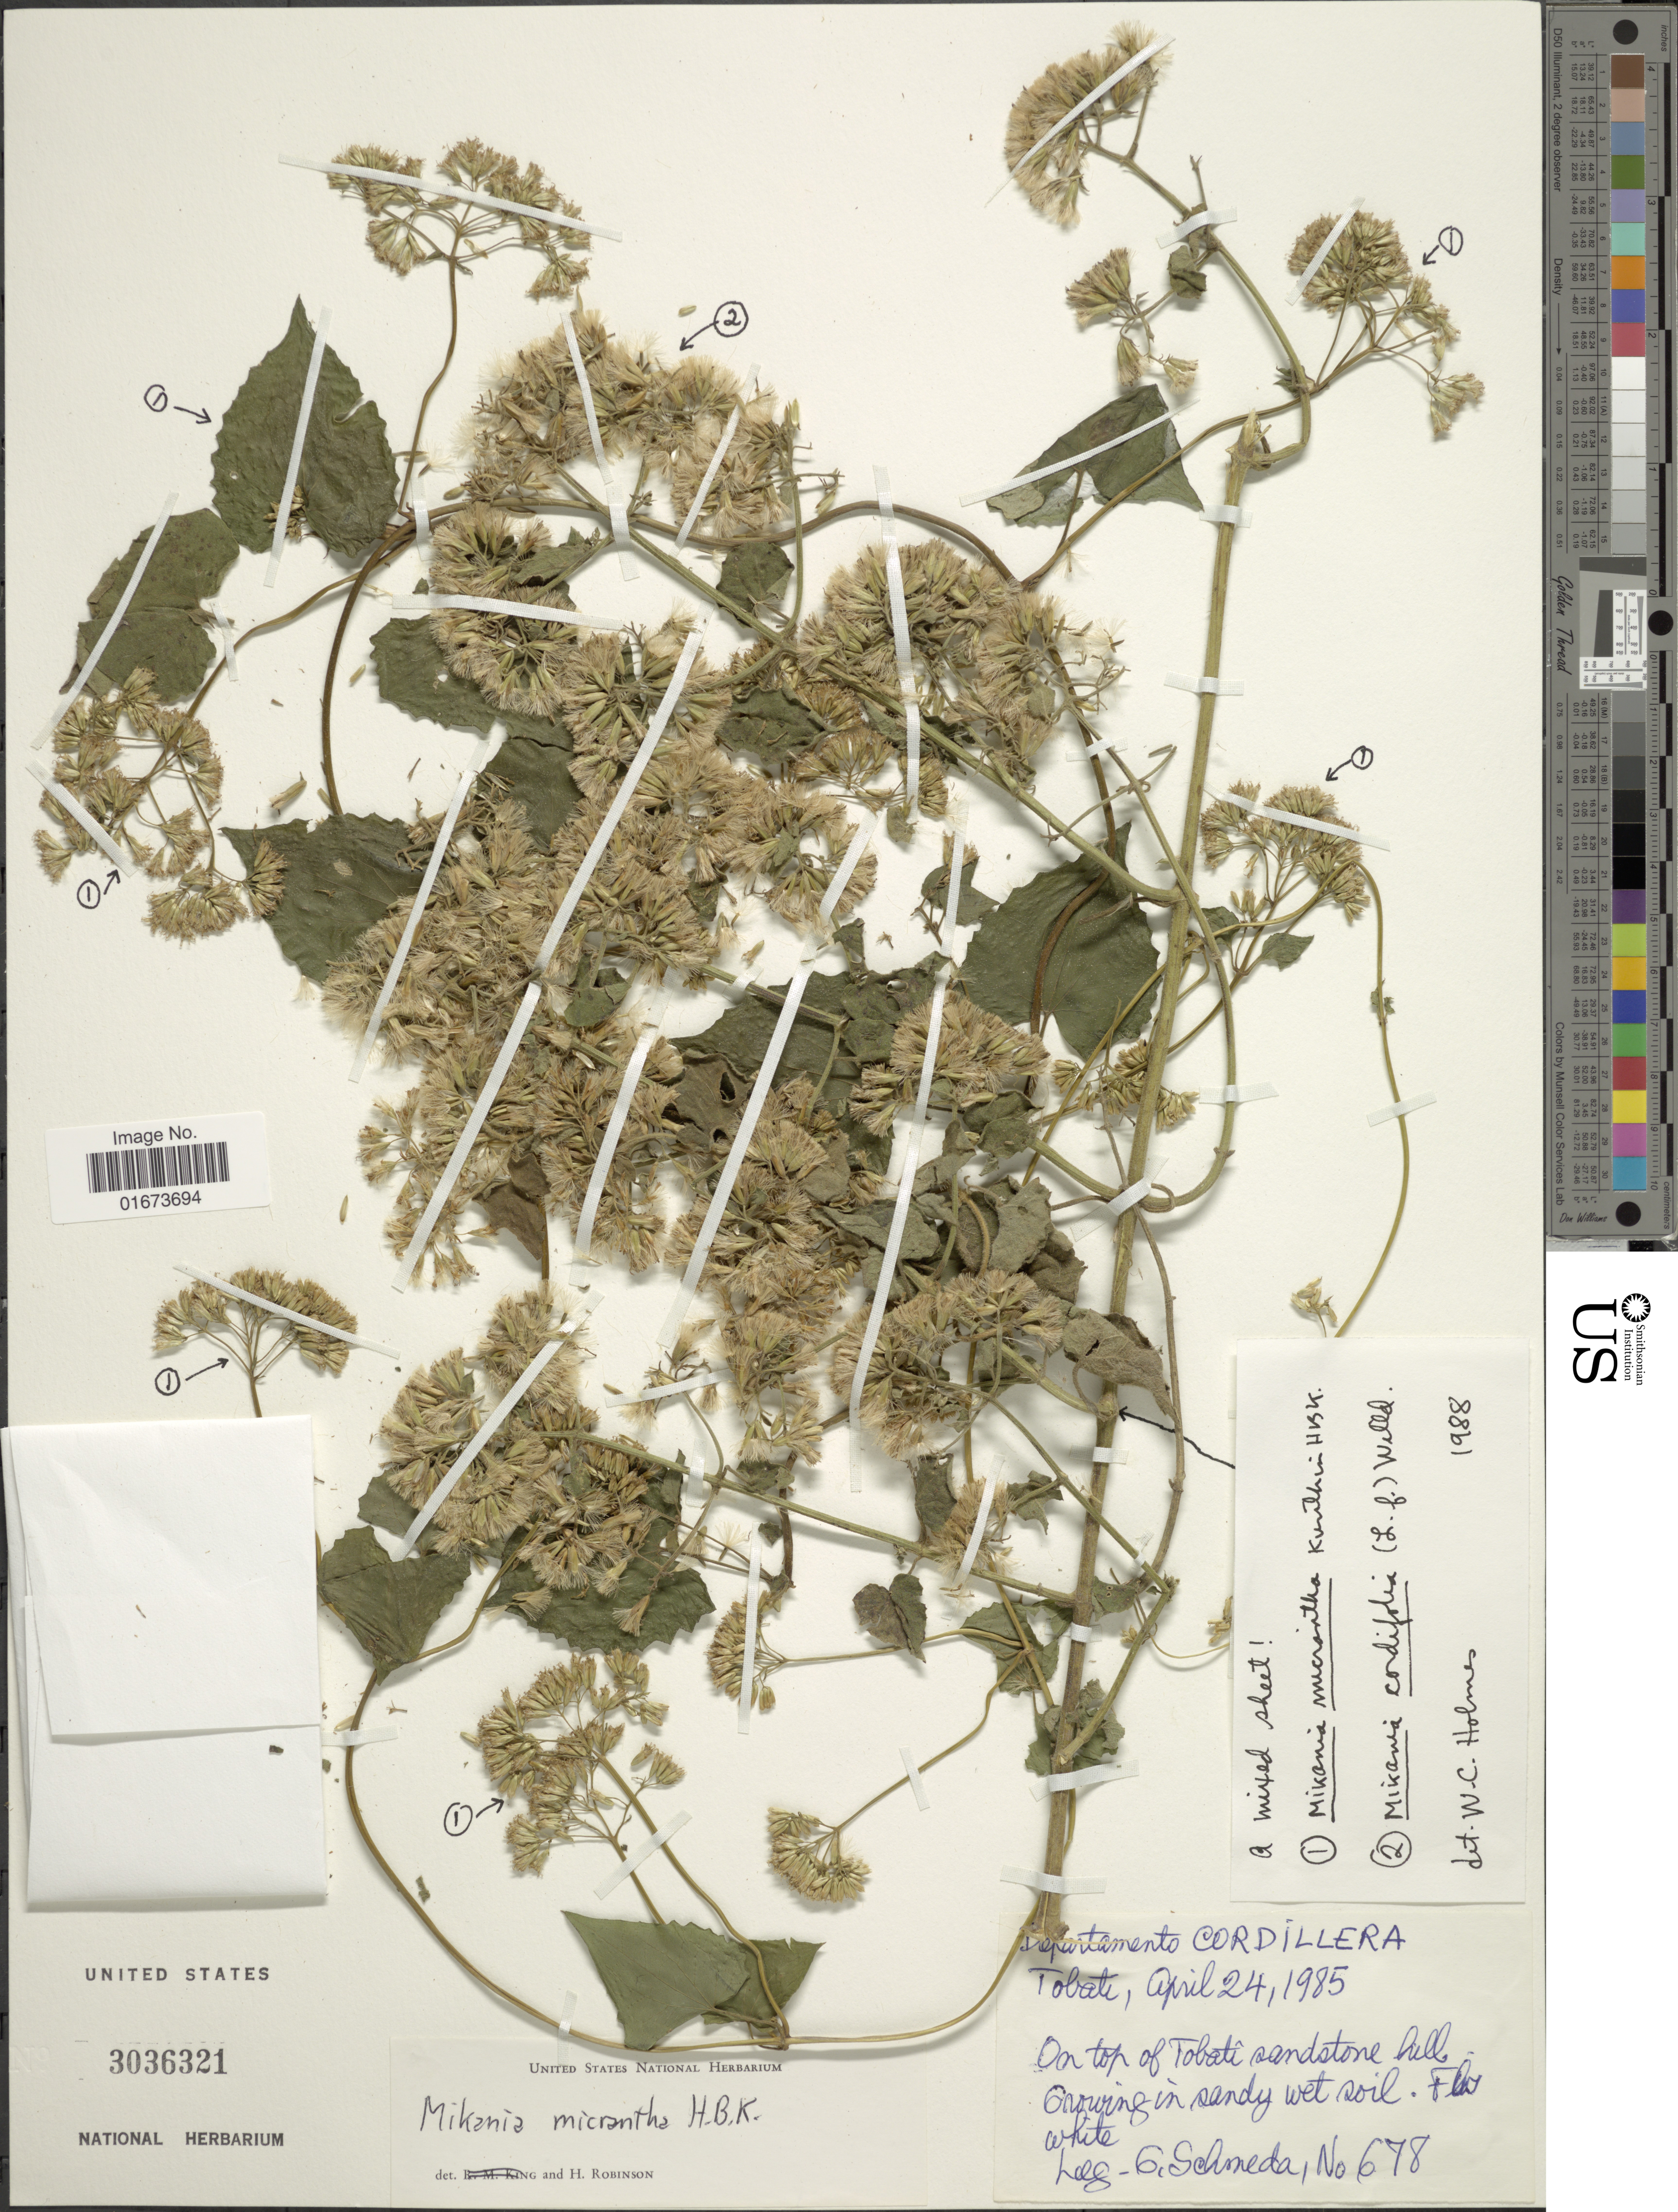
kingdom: Plantae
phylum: Tracheophyta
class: Magnoliopsida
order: Asterales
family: Asteraceae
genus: Mikania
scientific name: Mikania micrantha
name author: Kunth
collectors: G. Schmeda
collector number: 678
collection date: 1985-04-24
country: Paraguay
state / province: Cordillera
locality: Departamento Cordillera, Tobati, On top of Tobati sandstone hill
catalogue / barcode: US 3036321